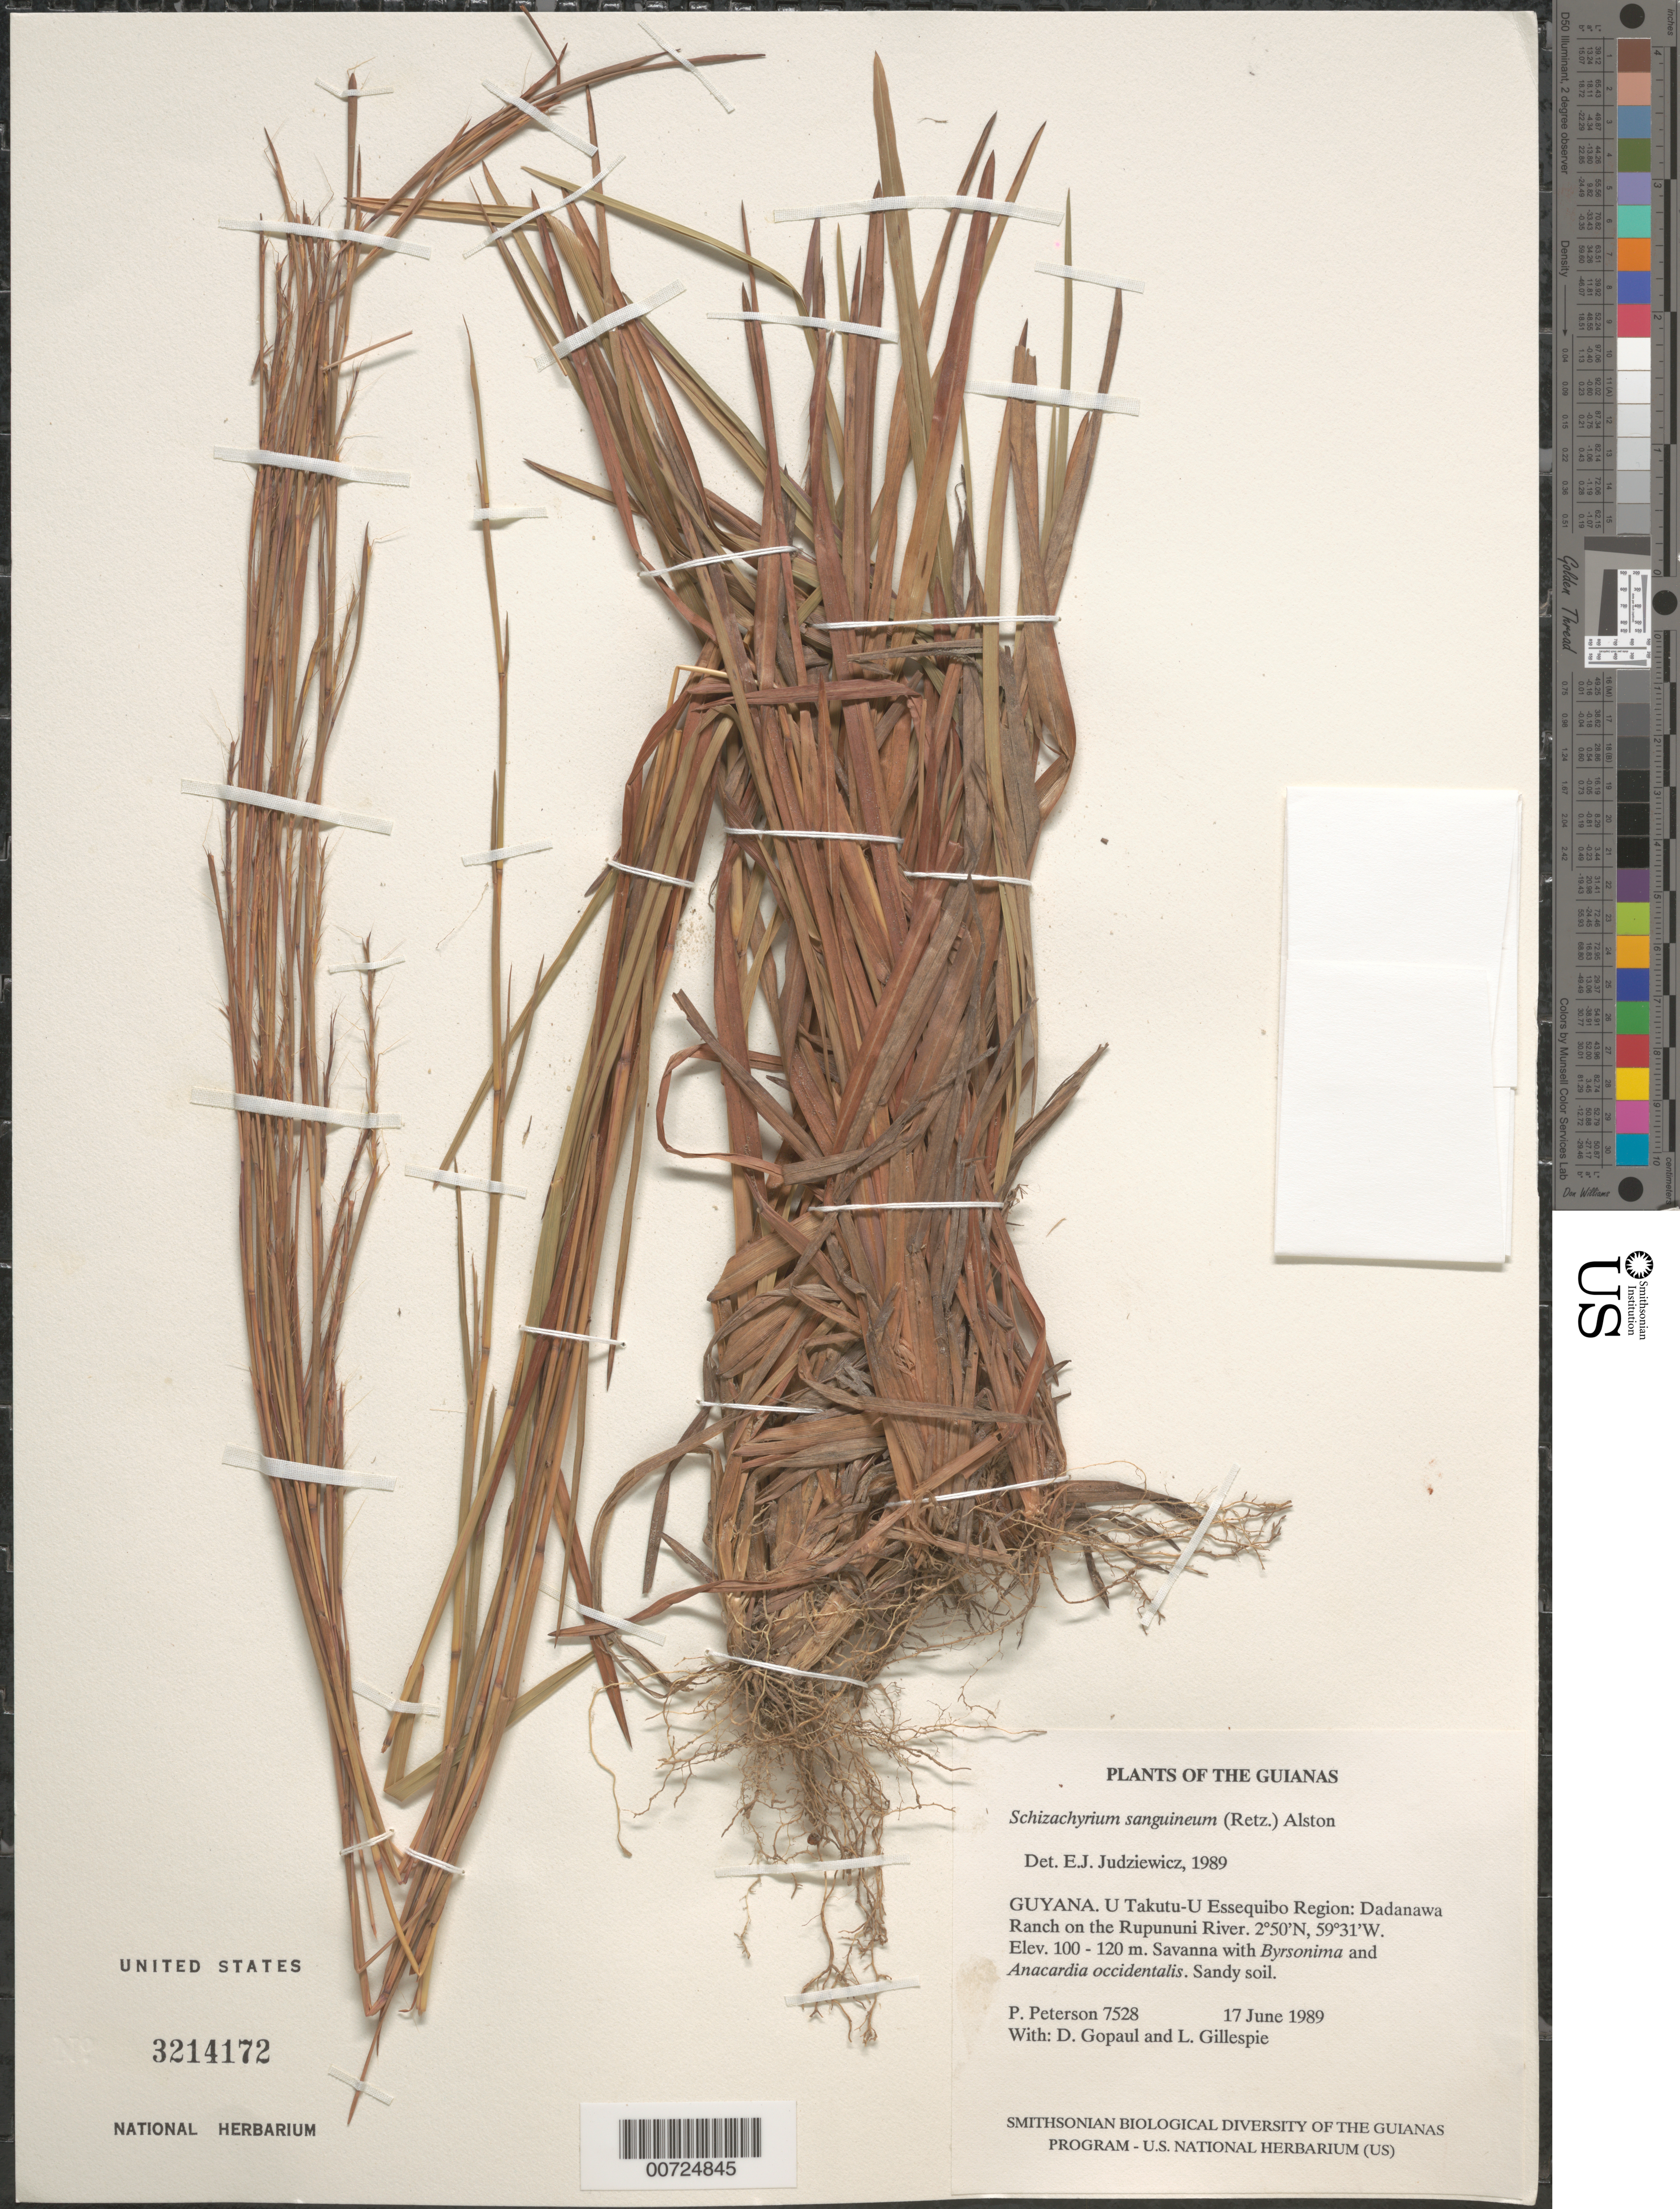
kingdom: Plantae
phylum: Tracheophyta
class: Liliopsida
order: Poales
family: Poaceae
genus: Schizachyrium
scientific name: Schizachyrium sanguineum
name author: (Retz.) Alston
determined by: Judziewicz, E. J.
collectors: P. M. Peterson, D. Gopaul & L. J. Gillespie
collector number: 7528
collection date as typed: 17 June 1989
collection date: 1989-06-17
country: Guyana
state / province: U. Takutu-U. Essequibo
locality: Dadanawa Ranch on the Rupununi River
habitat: Savanna with Byrsonima and Anacardium occidentale. Sandy soil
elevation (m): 100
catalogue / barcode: US 3214172